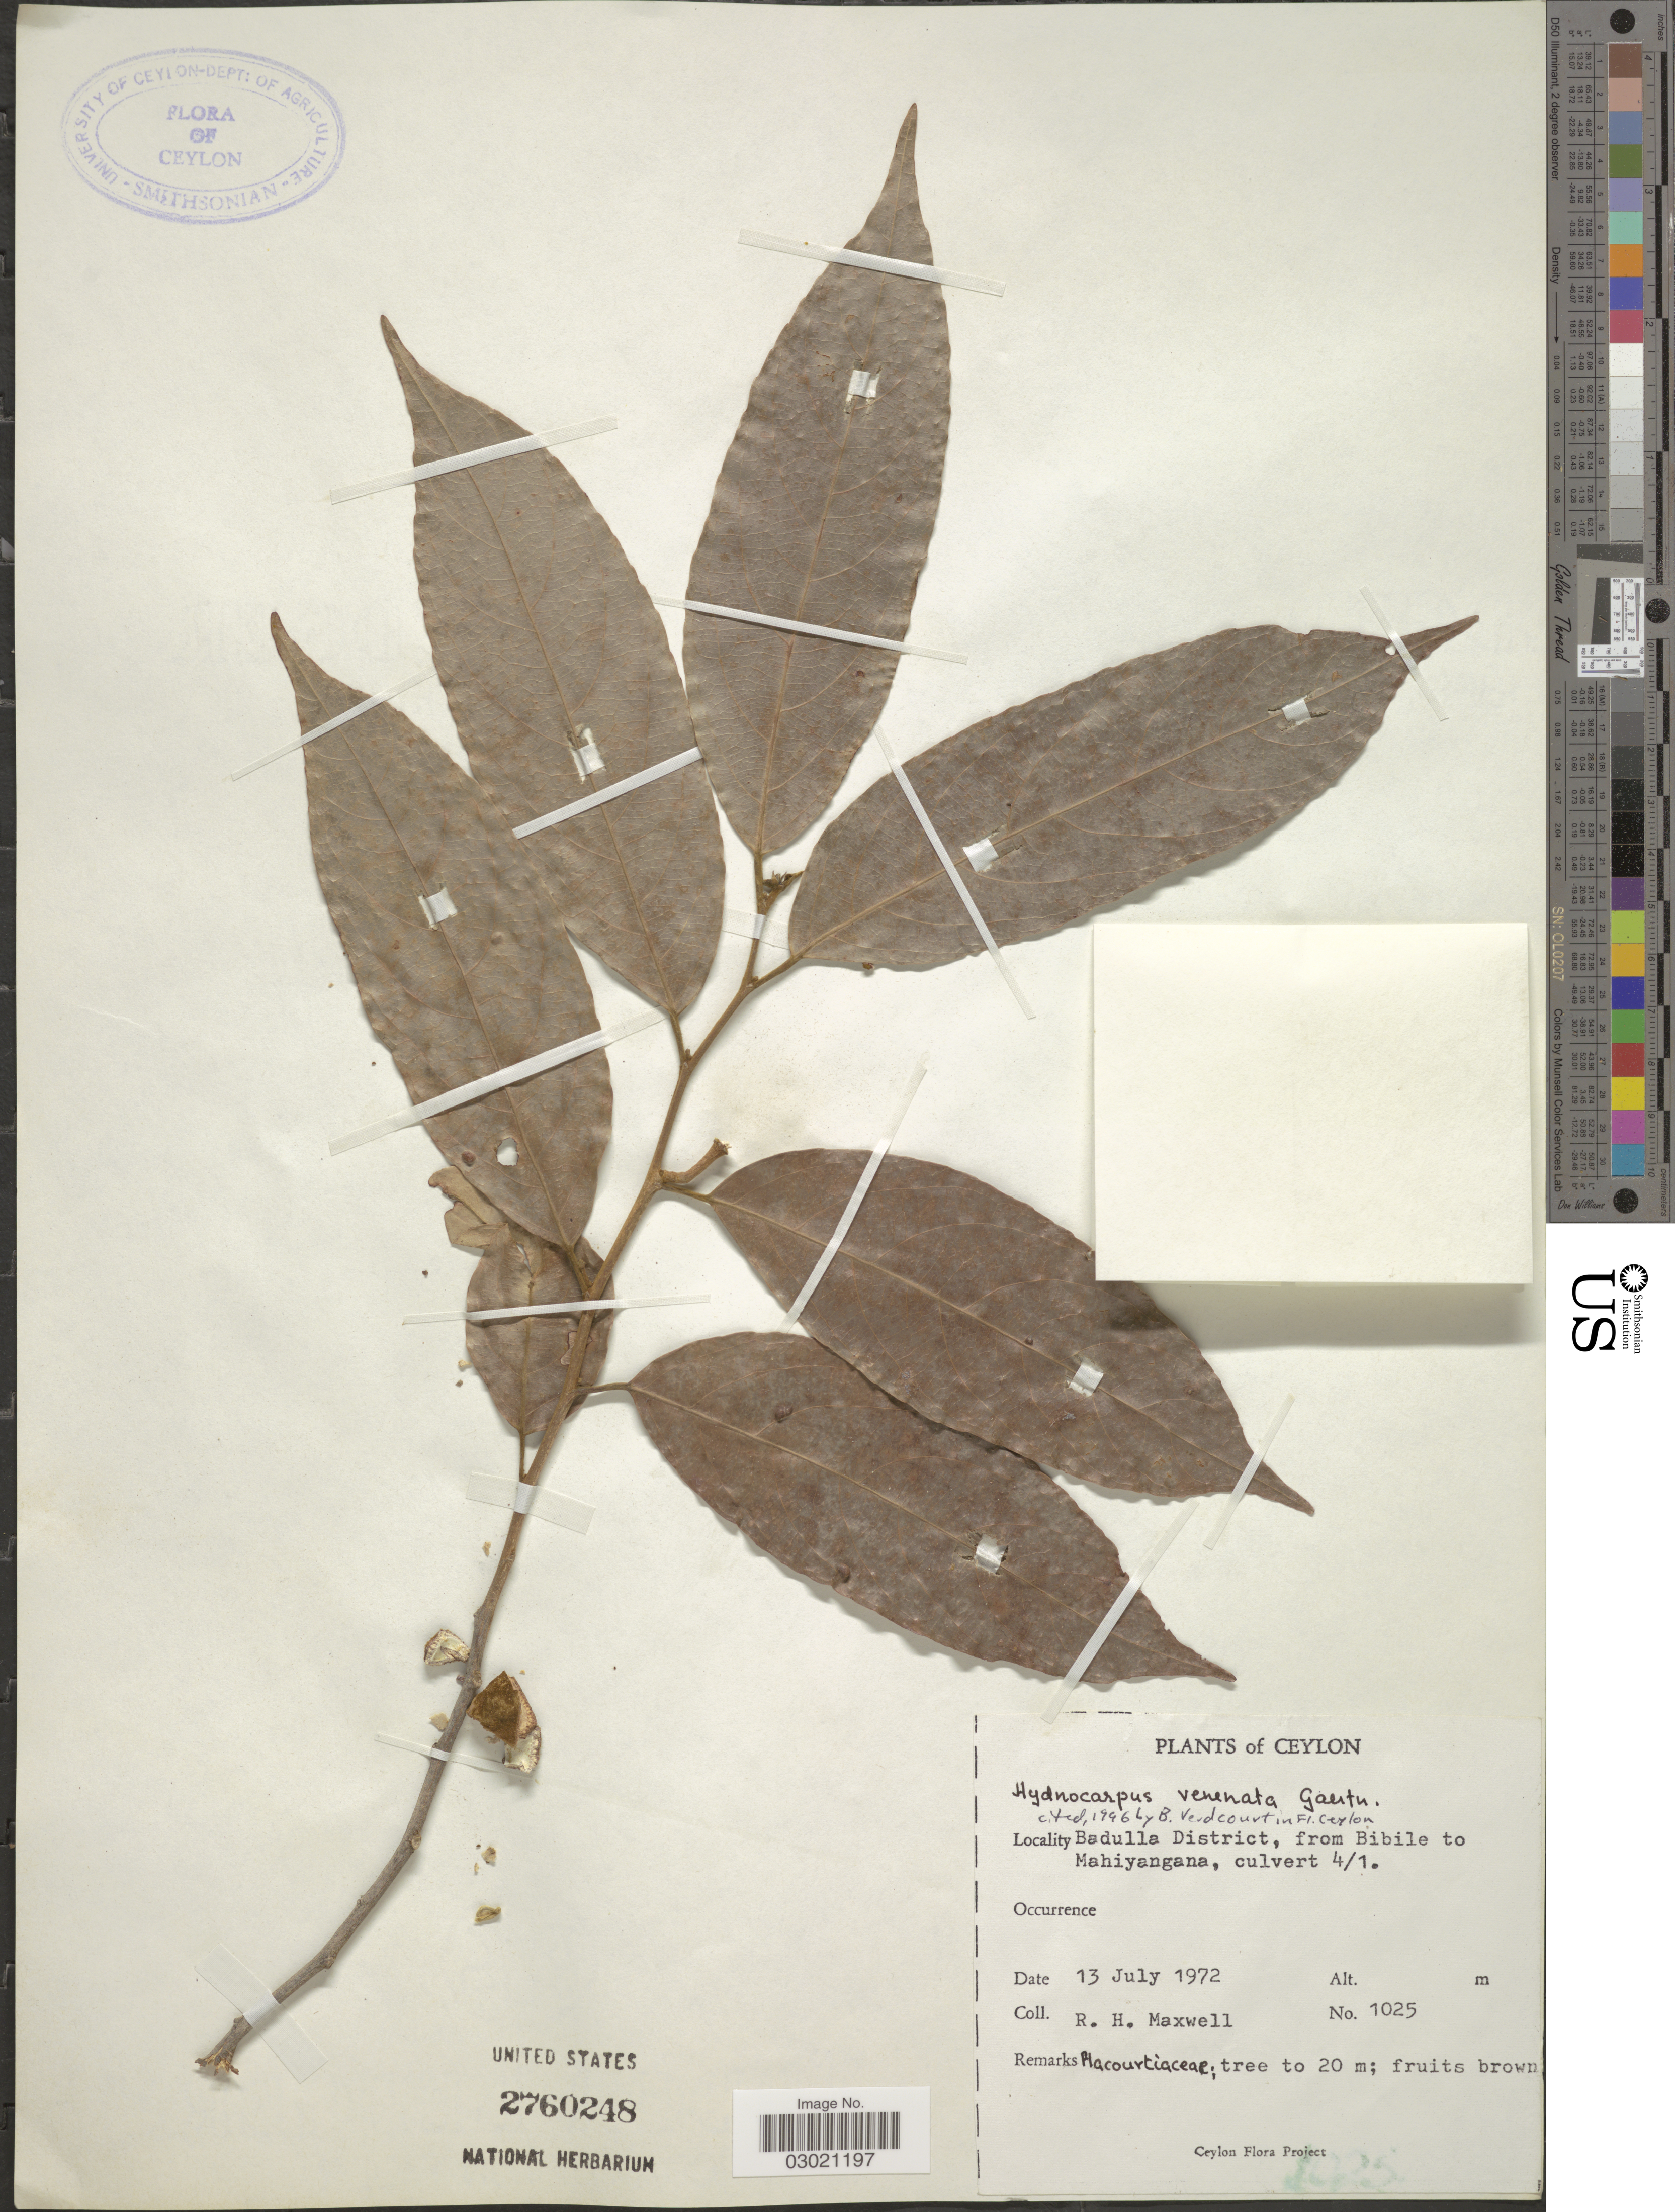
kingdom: Plantae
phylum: Tracheophyta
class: Magnoliopsida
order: Malpighiales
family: Achariaceae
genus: Hydnocarpus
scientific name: Hydnocarpus venenatus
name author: Gaertn.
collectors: R. Maxwell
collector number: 1025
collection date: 1972-07-13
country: Sri Lanka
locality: Ceylon, Badulla District, from Bibile to Mahiyangana, culvert 4/1.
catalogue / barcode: US 2760248